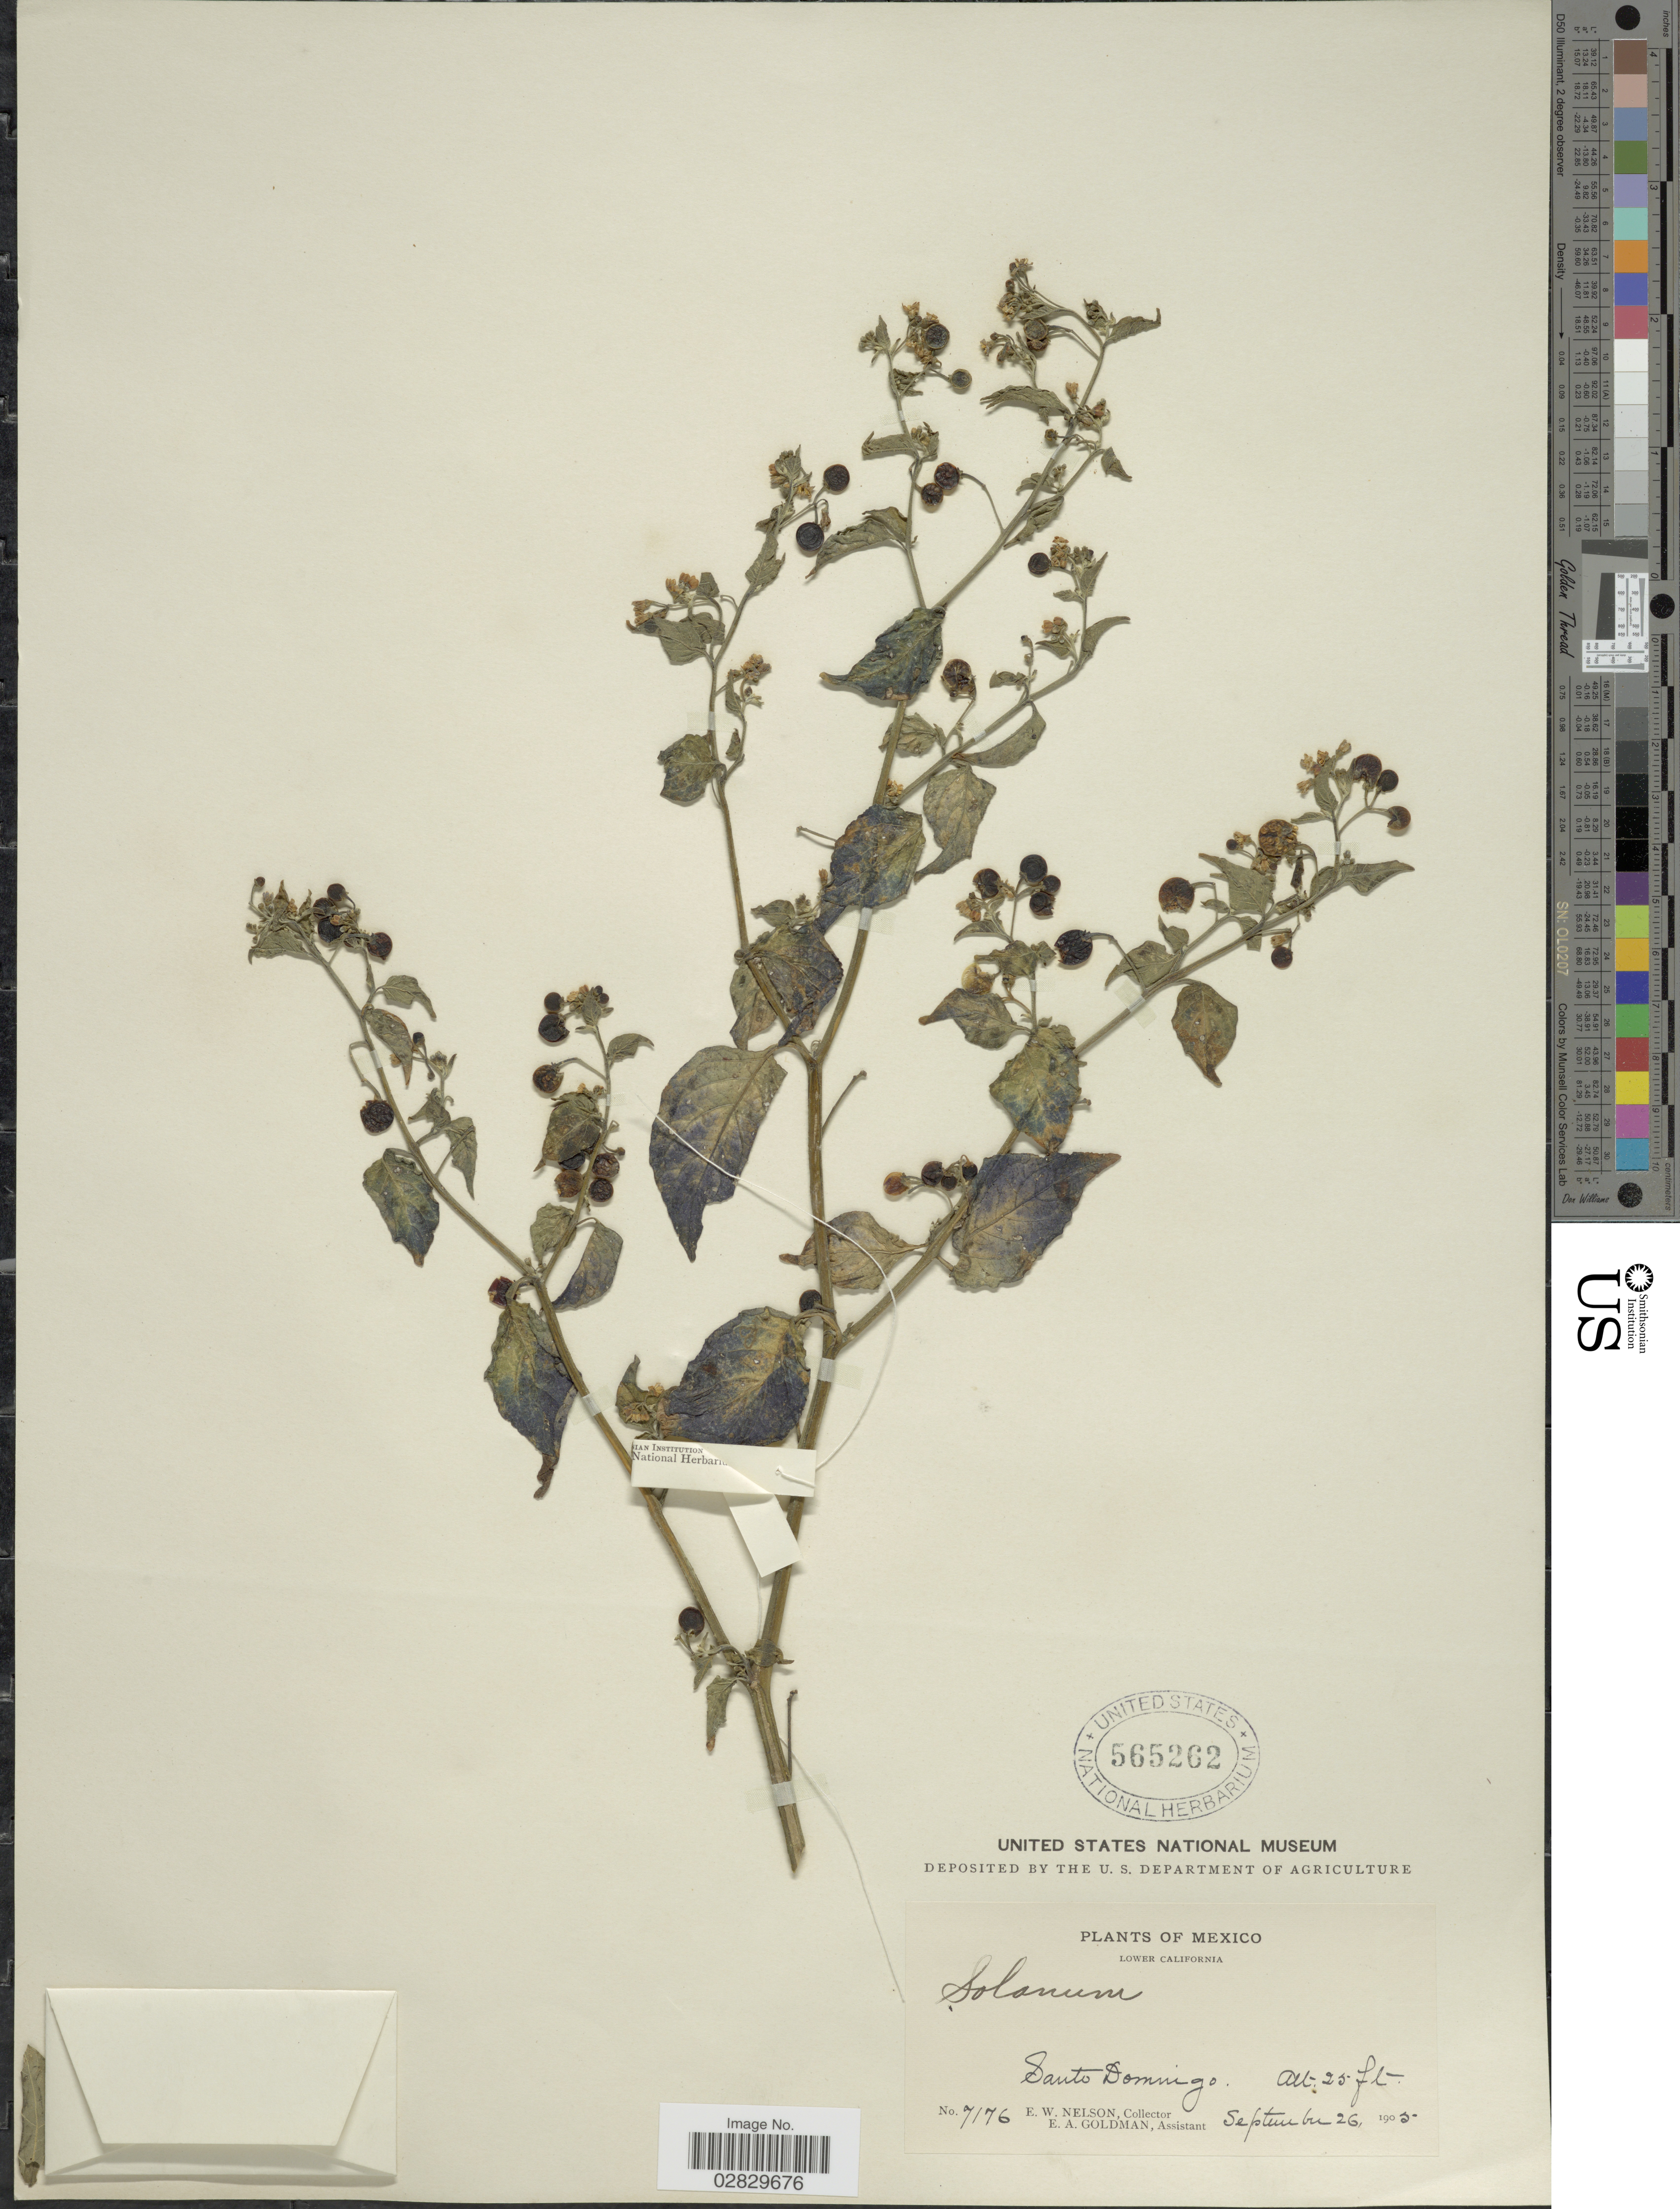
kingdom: Plantae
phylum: Tracheophyta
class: Magnoliopsida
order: Solanales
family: Solanaceae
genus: Solanum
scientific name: Solanum americanum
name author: Mill.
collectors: E. W. Nelson & E. A. Goldman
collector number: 7176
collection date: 1905-09-26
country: Mexico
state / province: Baja California Sur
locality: Lower California. Santo Domingo.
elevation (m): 8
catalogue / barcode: US 565262